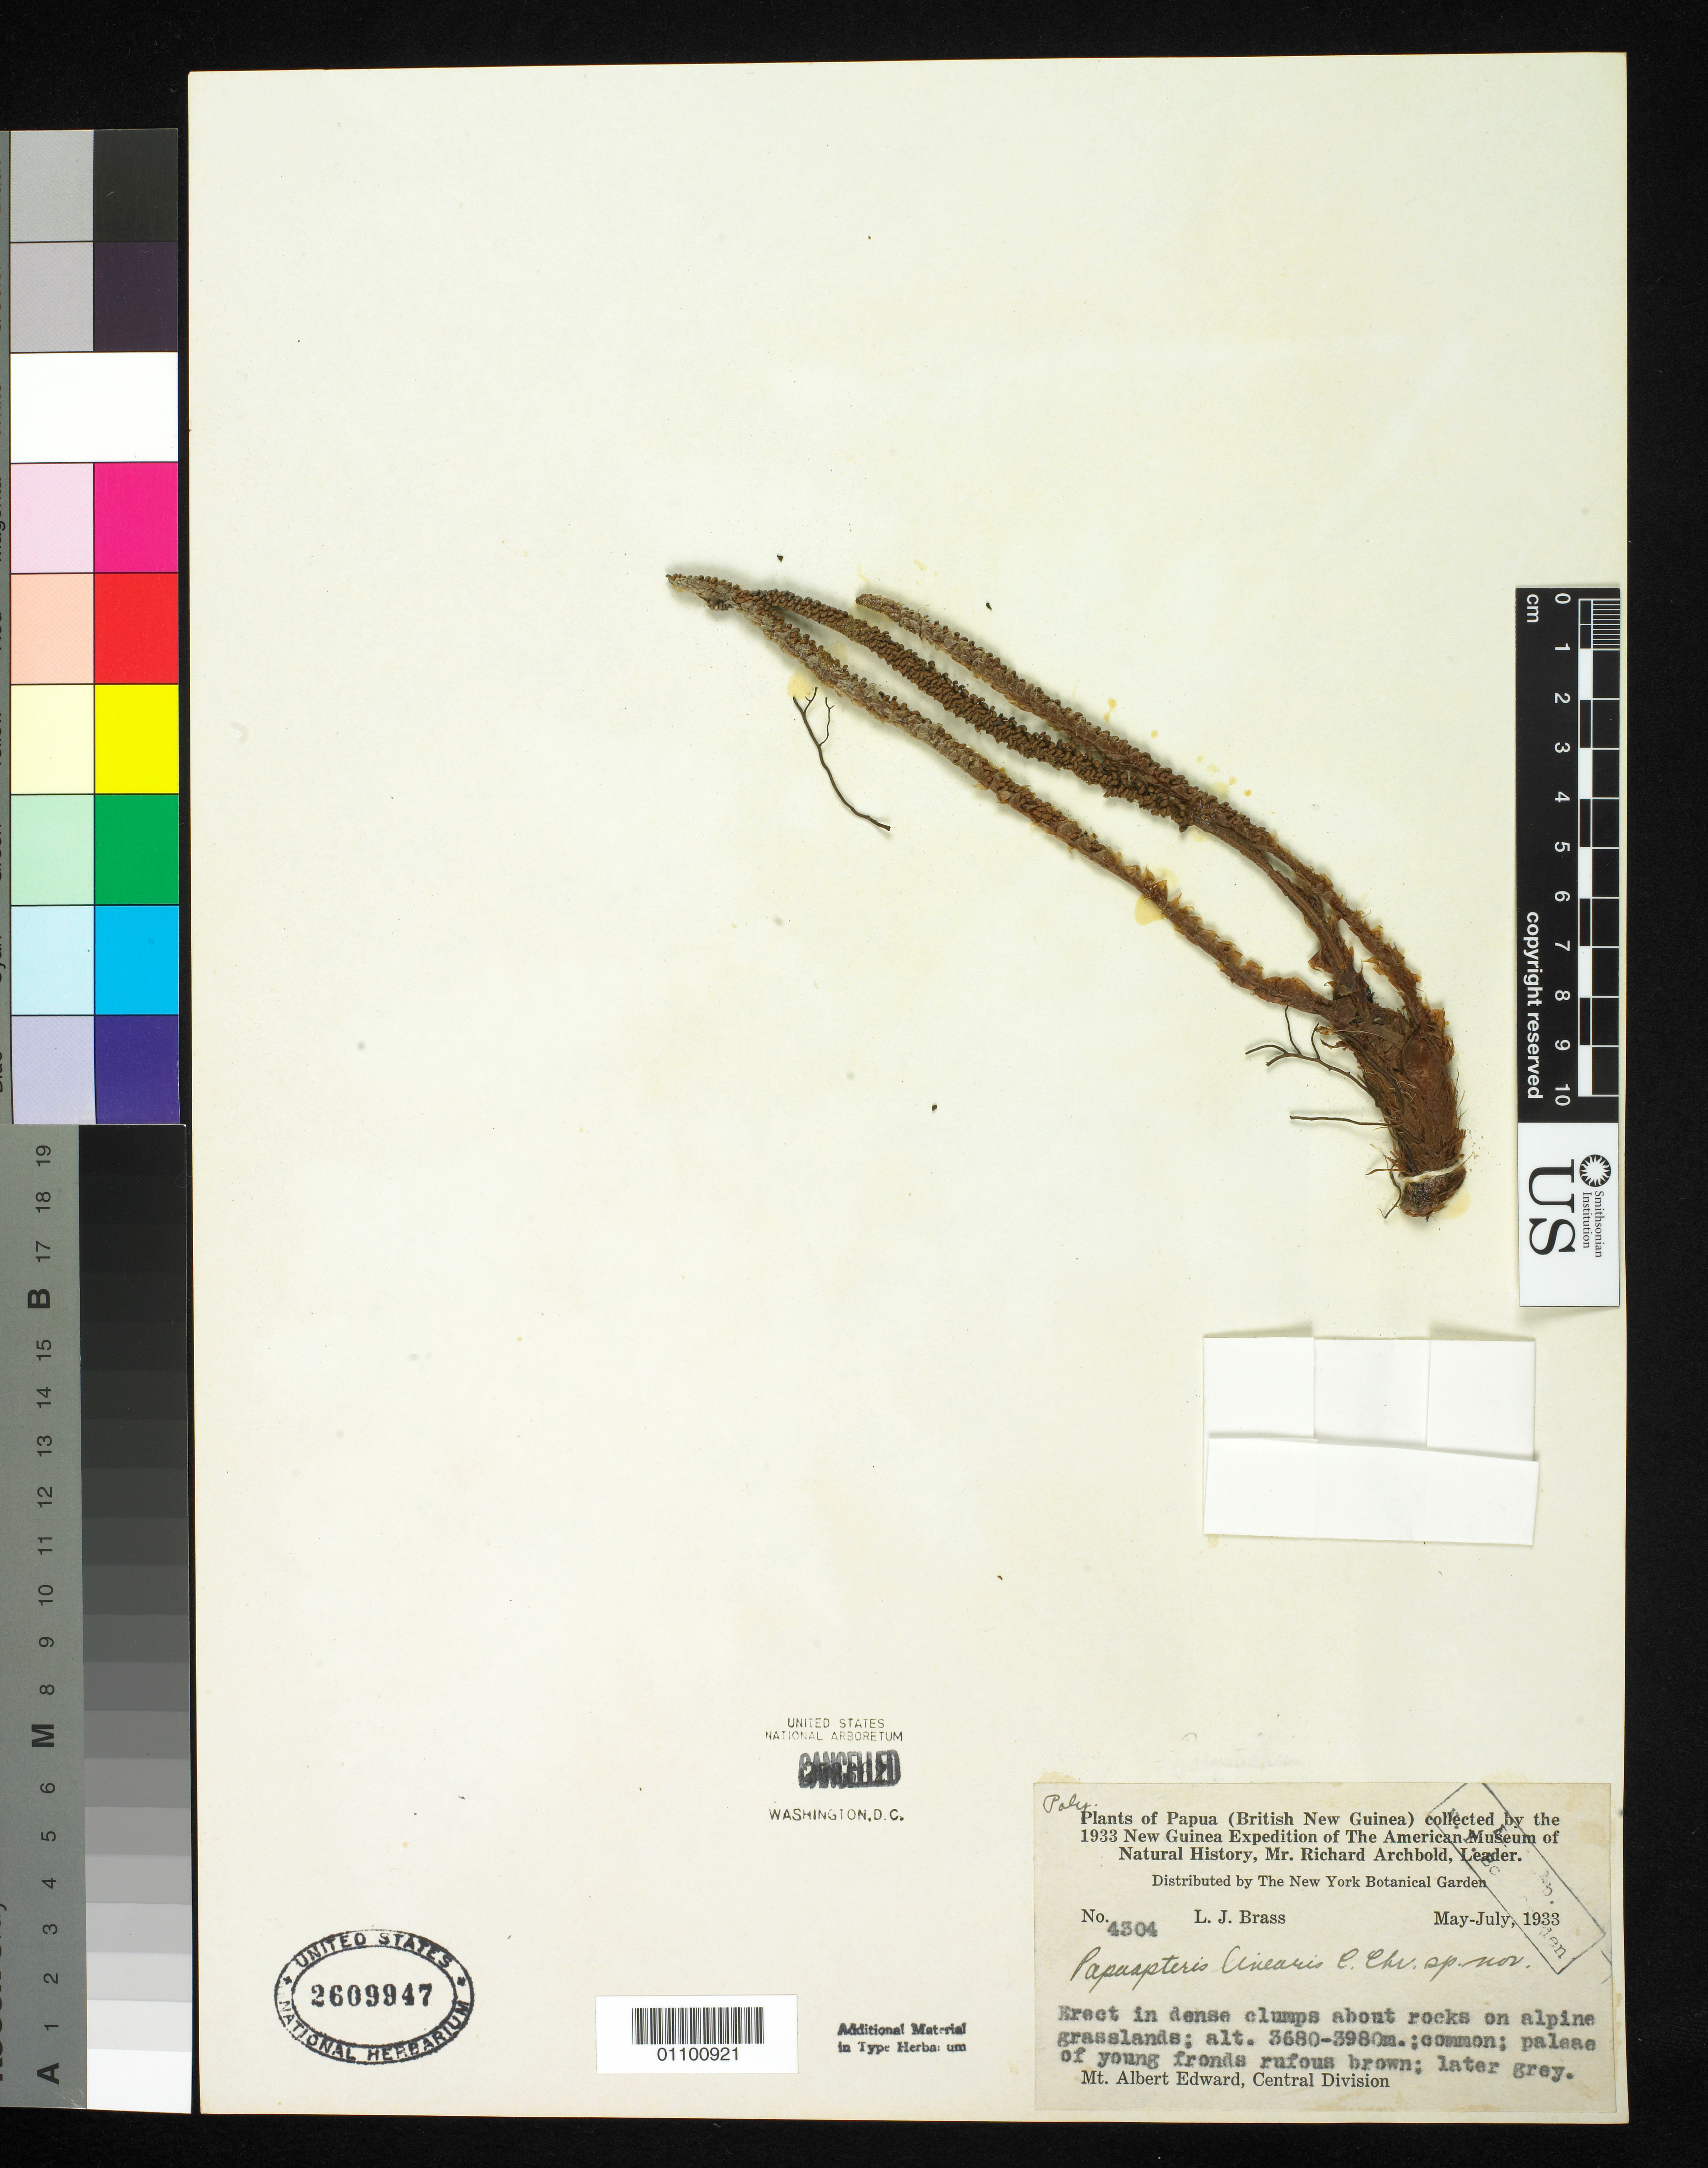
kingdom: Plantae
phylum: Tracheophyta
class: Polypodiopsida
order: Polypodiales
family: Dryopteridaceae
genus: Papuapteris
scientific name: Papuapteris linearis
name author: C. Chr.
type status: Isotype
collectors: L. J. Brass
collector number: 4304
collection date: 1933-05/1933-07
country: Papua New Guinea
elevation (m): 3680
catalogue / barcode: US 2609947